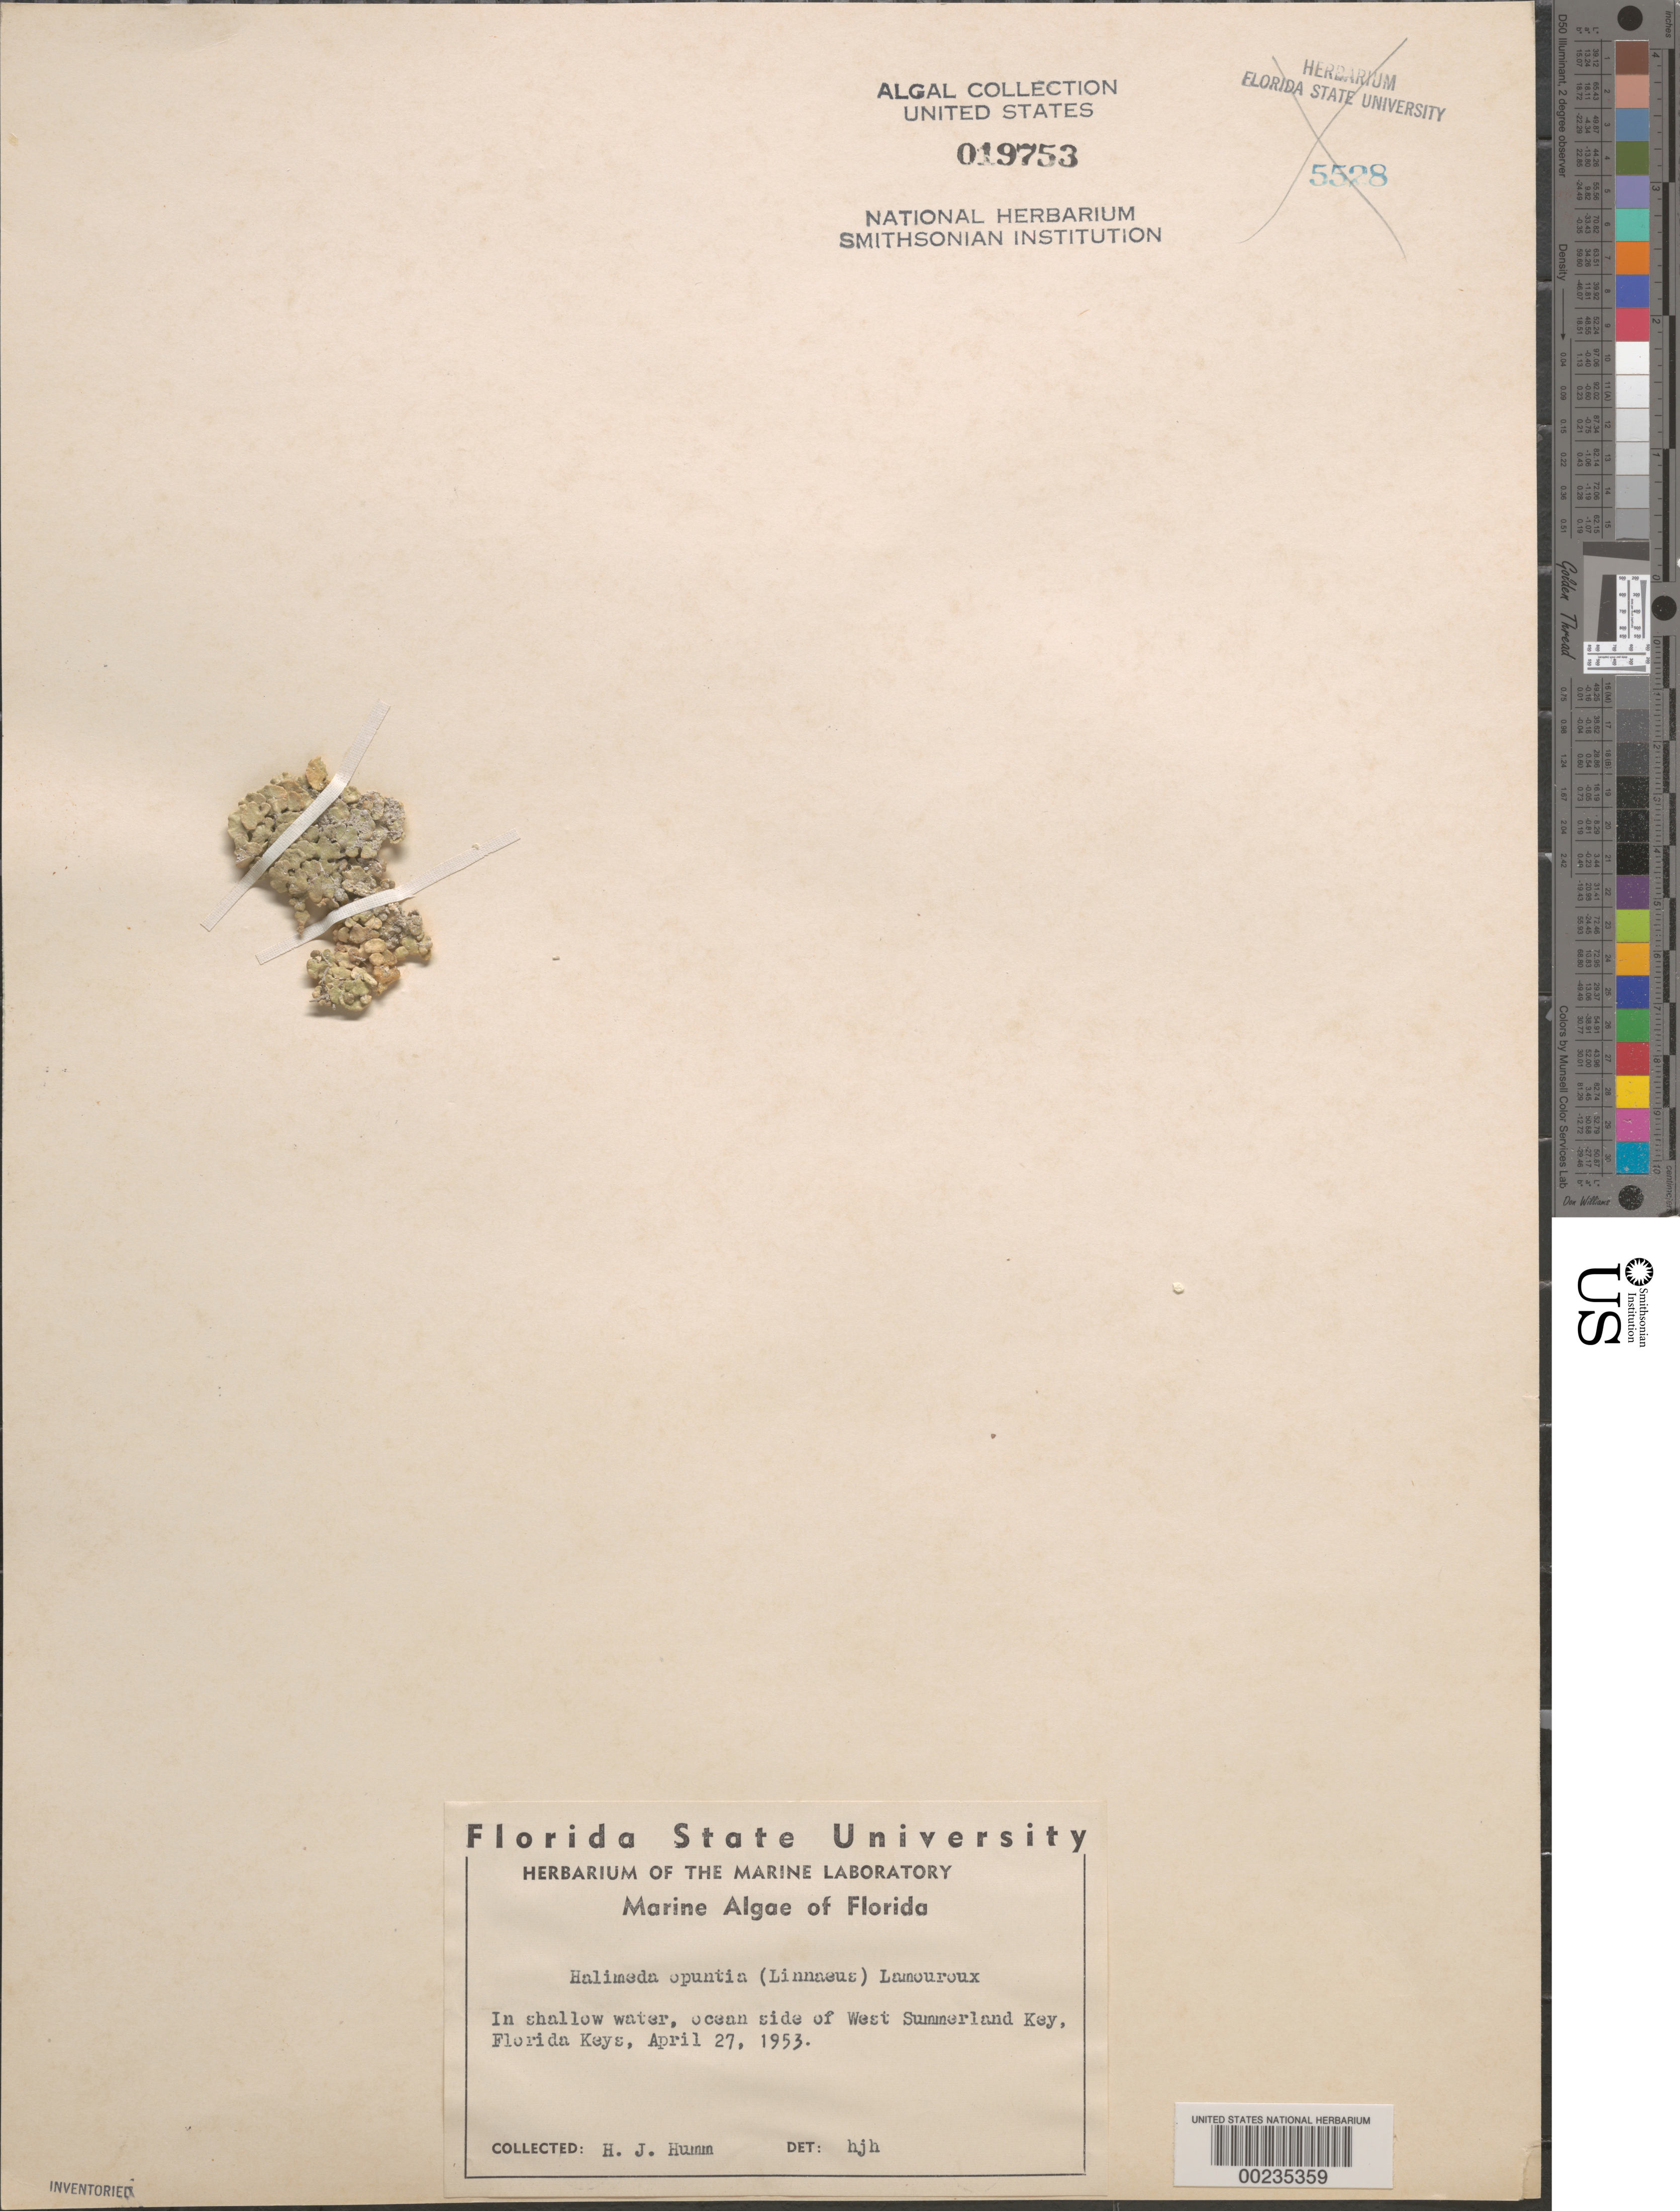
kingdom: Plantae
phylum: Chlorophyta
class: Ulvophyceae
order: Bryopsidales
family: Halimedaceae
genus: Halimeda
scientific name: Halimeda opuntia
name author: (L.) J.V.Lamouroux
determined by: Humm, Harold J.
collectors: H. J. Humm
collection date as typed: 27 Apr 1953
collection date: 1953-04-27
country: United States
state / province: Florida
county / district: Monroe County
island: West Summerland Key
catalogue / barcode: US 19753